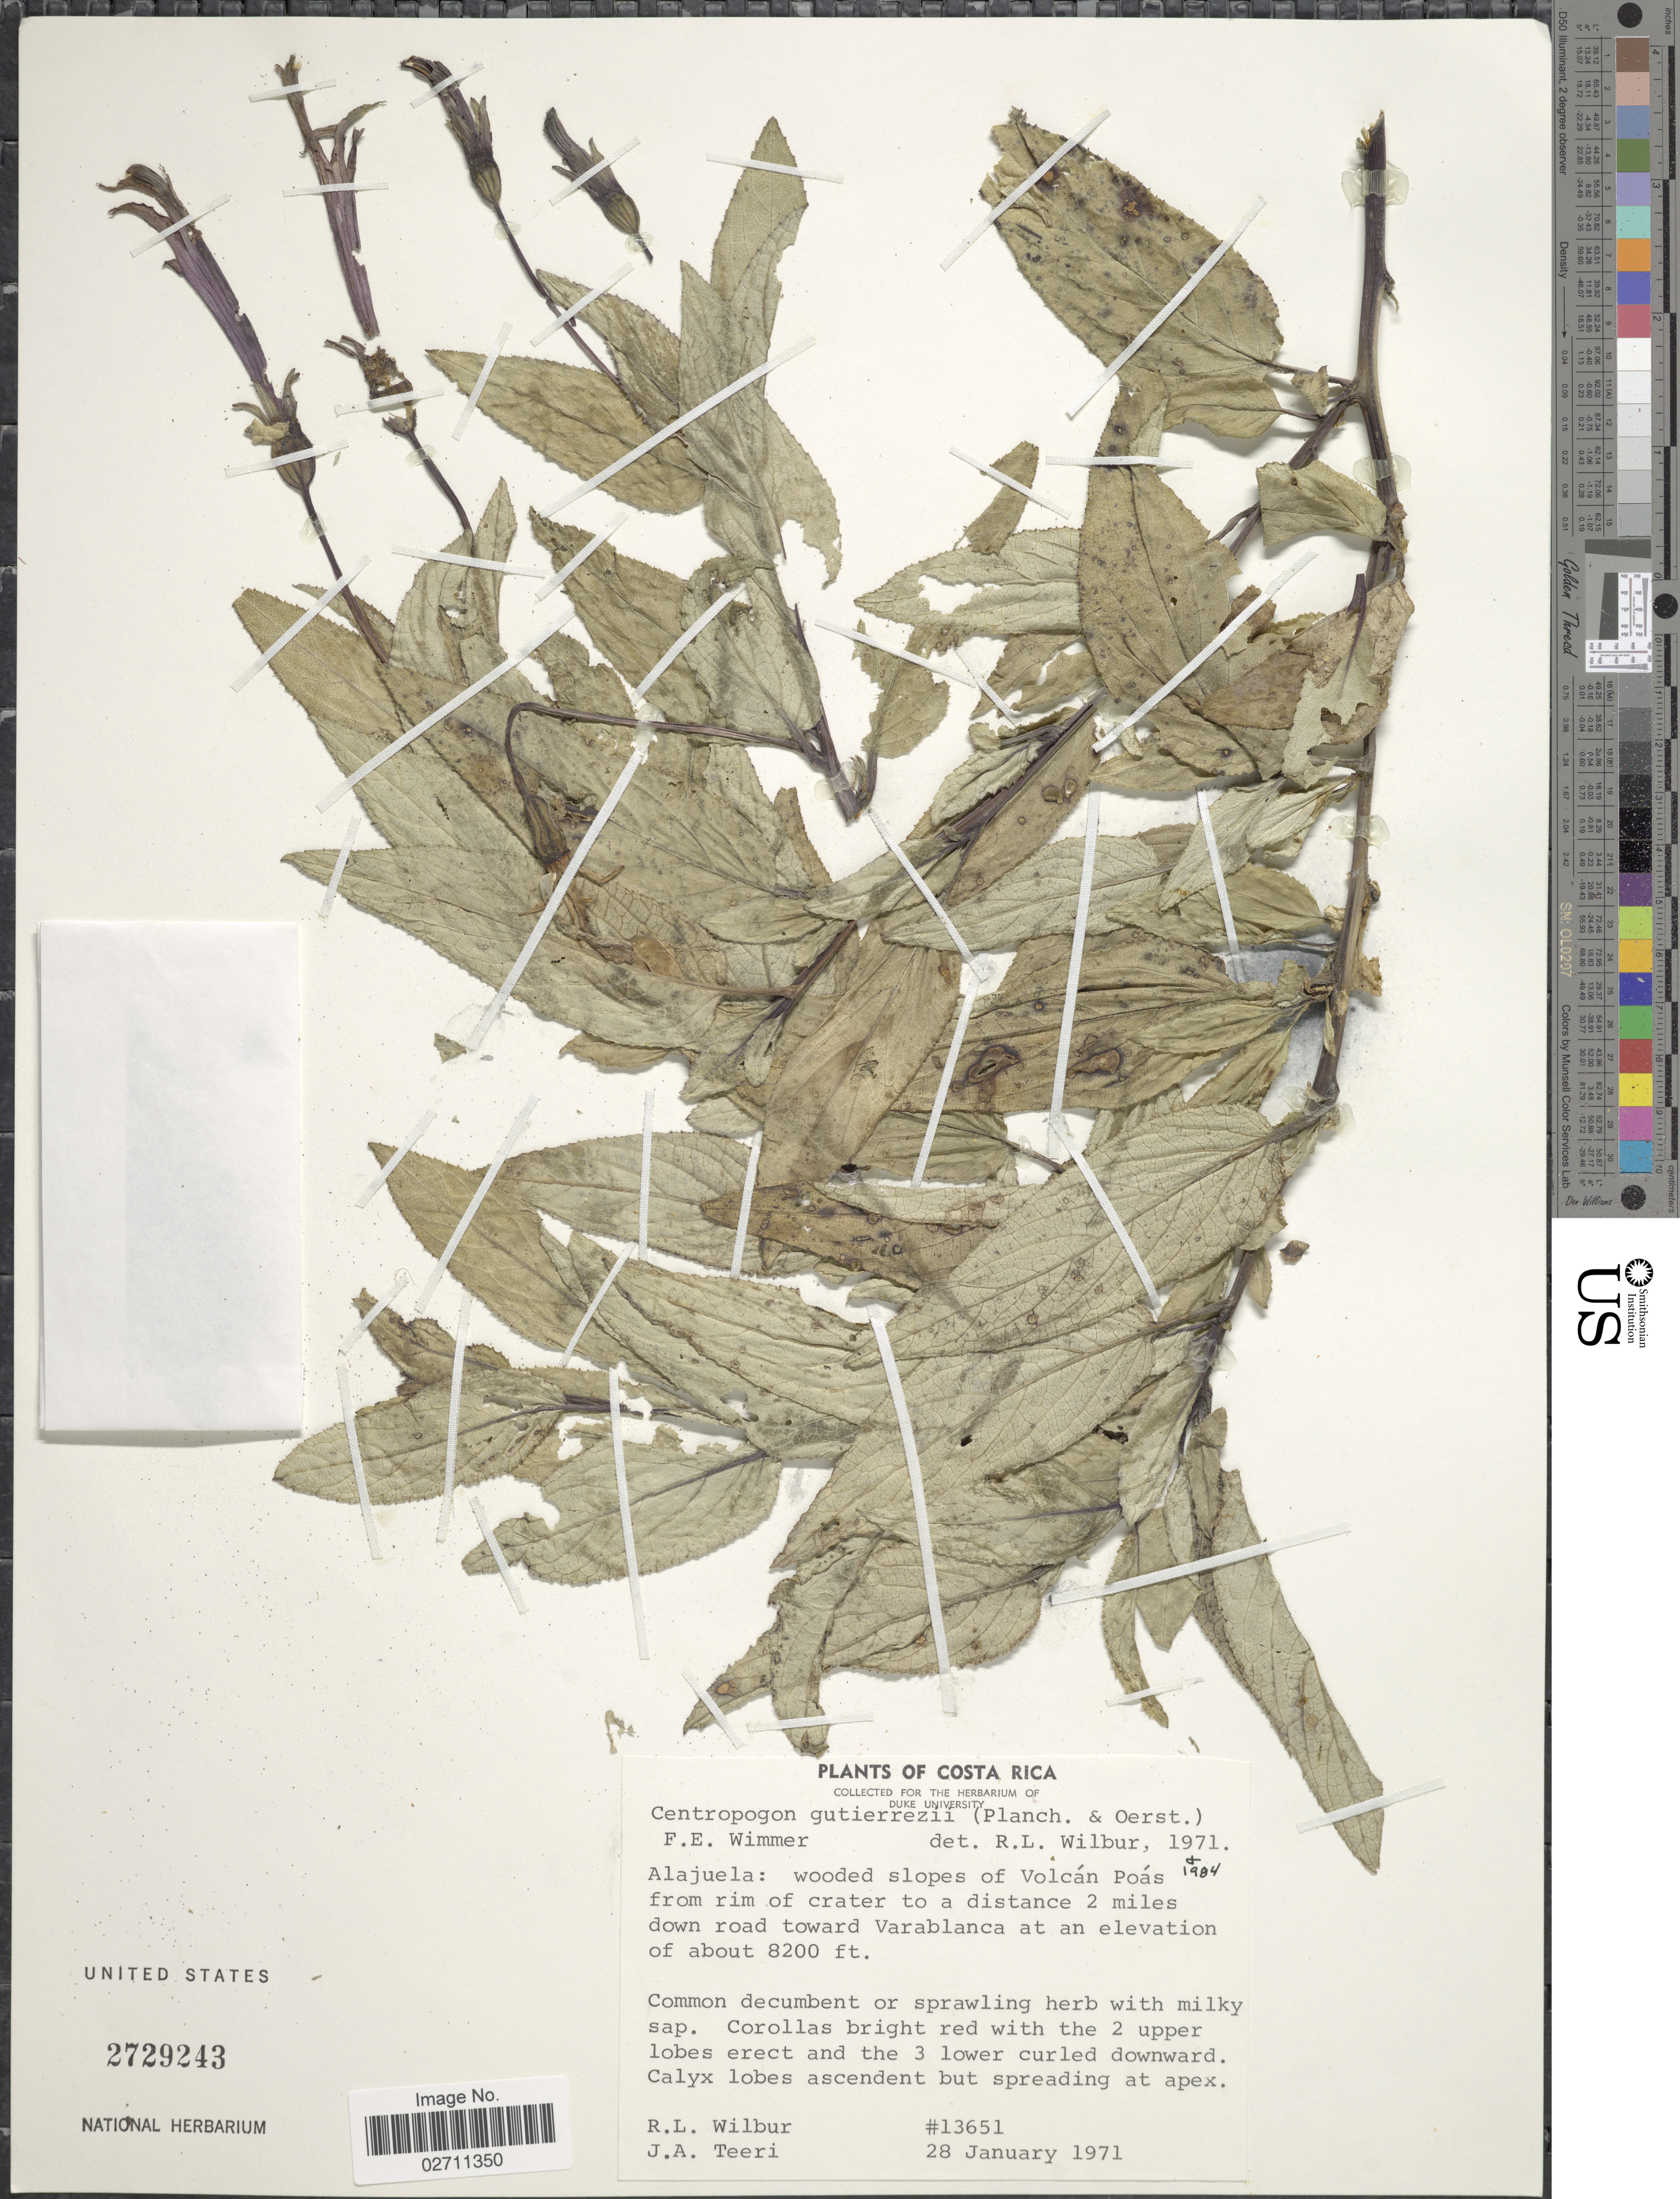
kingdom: Plantae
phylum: Tracheophyta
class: Magnoliopsida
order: Asterales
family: Campanulaceae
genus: Centropogon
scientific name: Centropogon gutierrezii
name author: (Planch. & Oerst.) E. Wimm.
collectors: R. L. Wilbur & J. Teeri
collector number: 13651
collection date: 1971-01-28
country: Costa Rica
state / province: Alajuela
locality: Wooded slopes of Volcan Poas from rim of crater to a distance 2 miles down road Varablanca.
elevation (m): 2499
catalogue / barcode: US 2729243